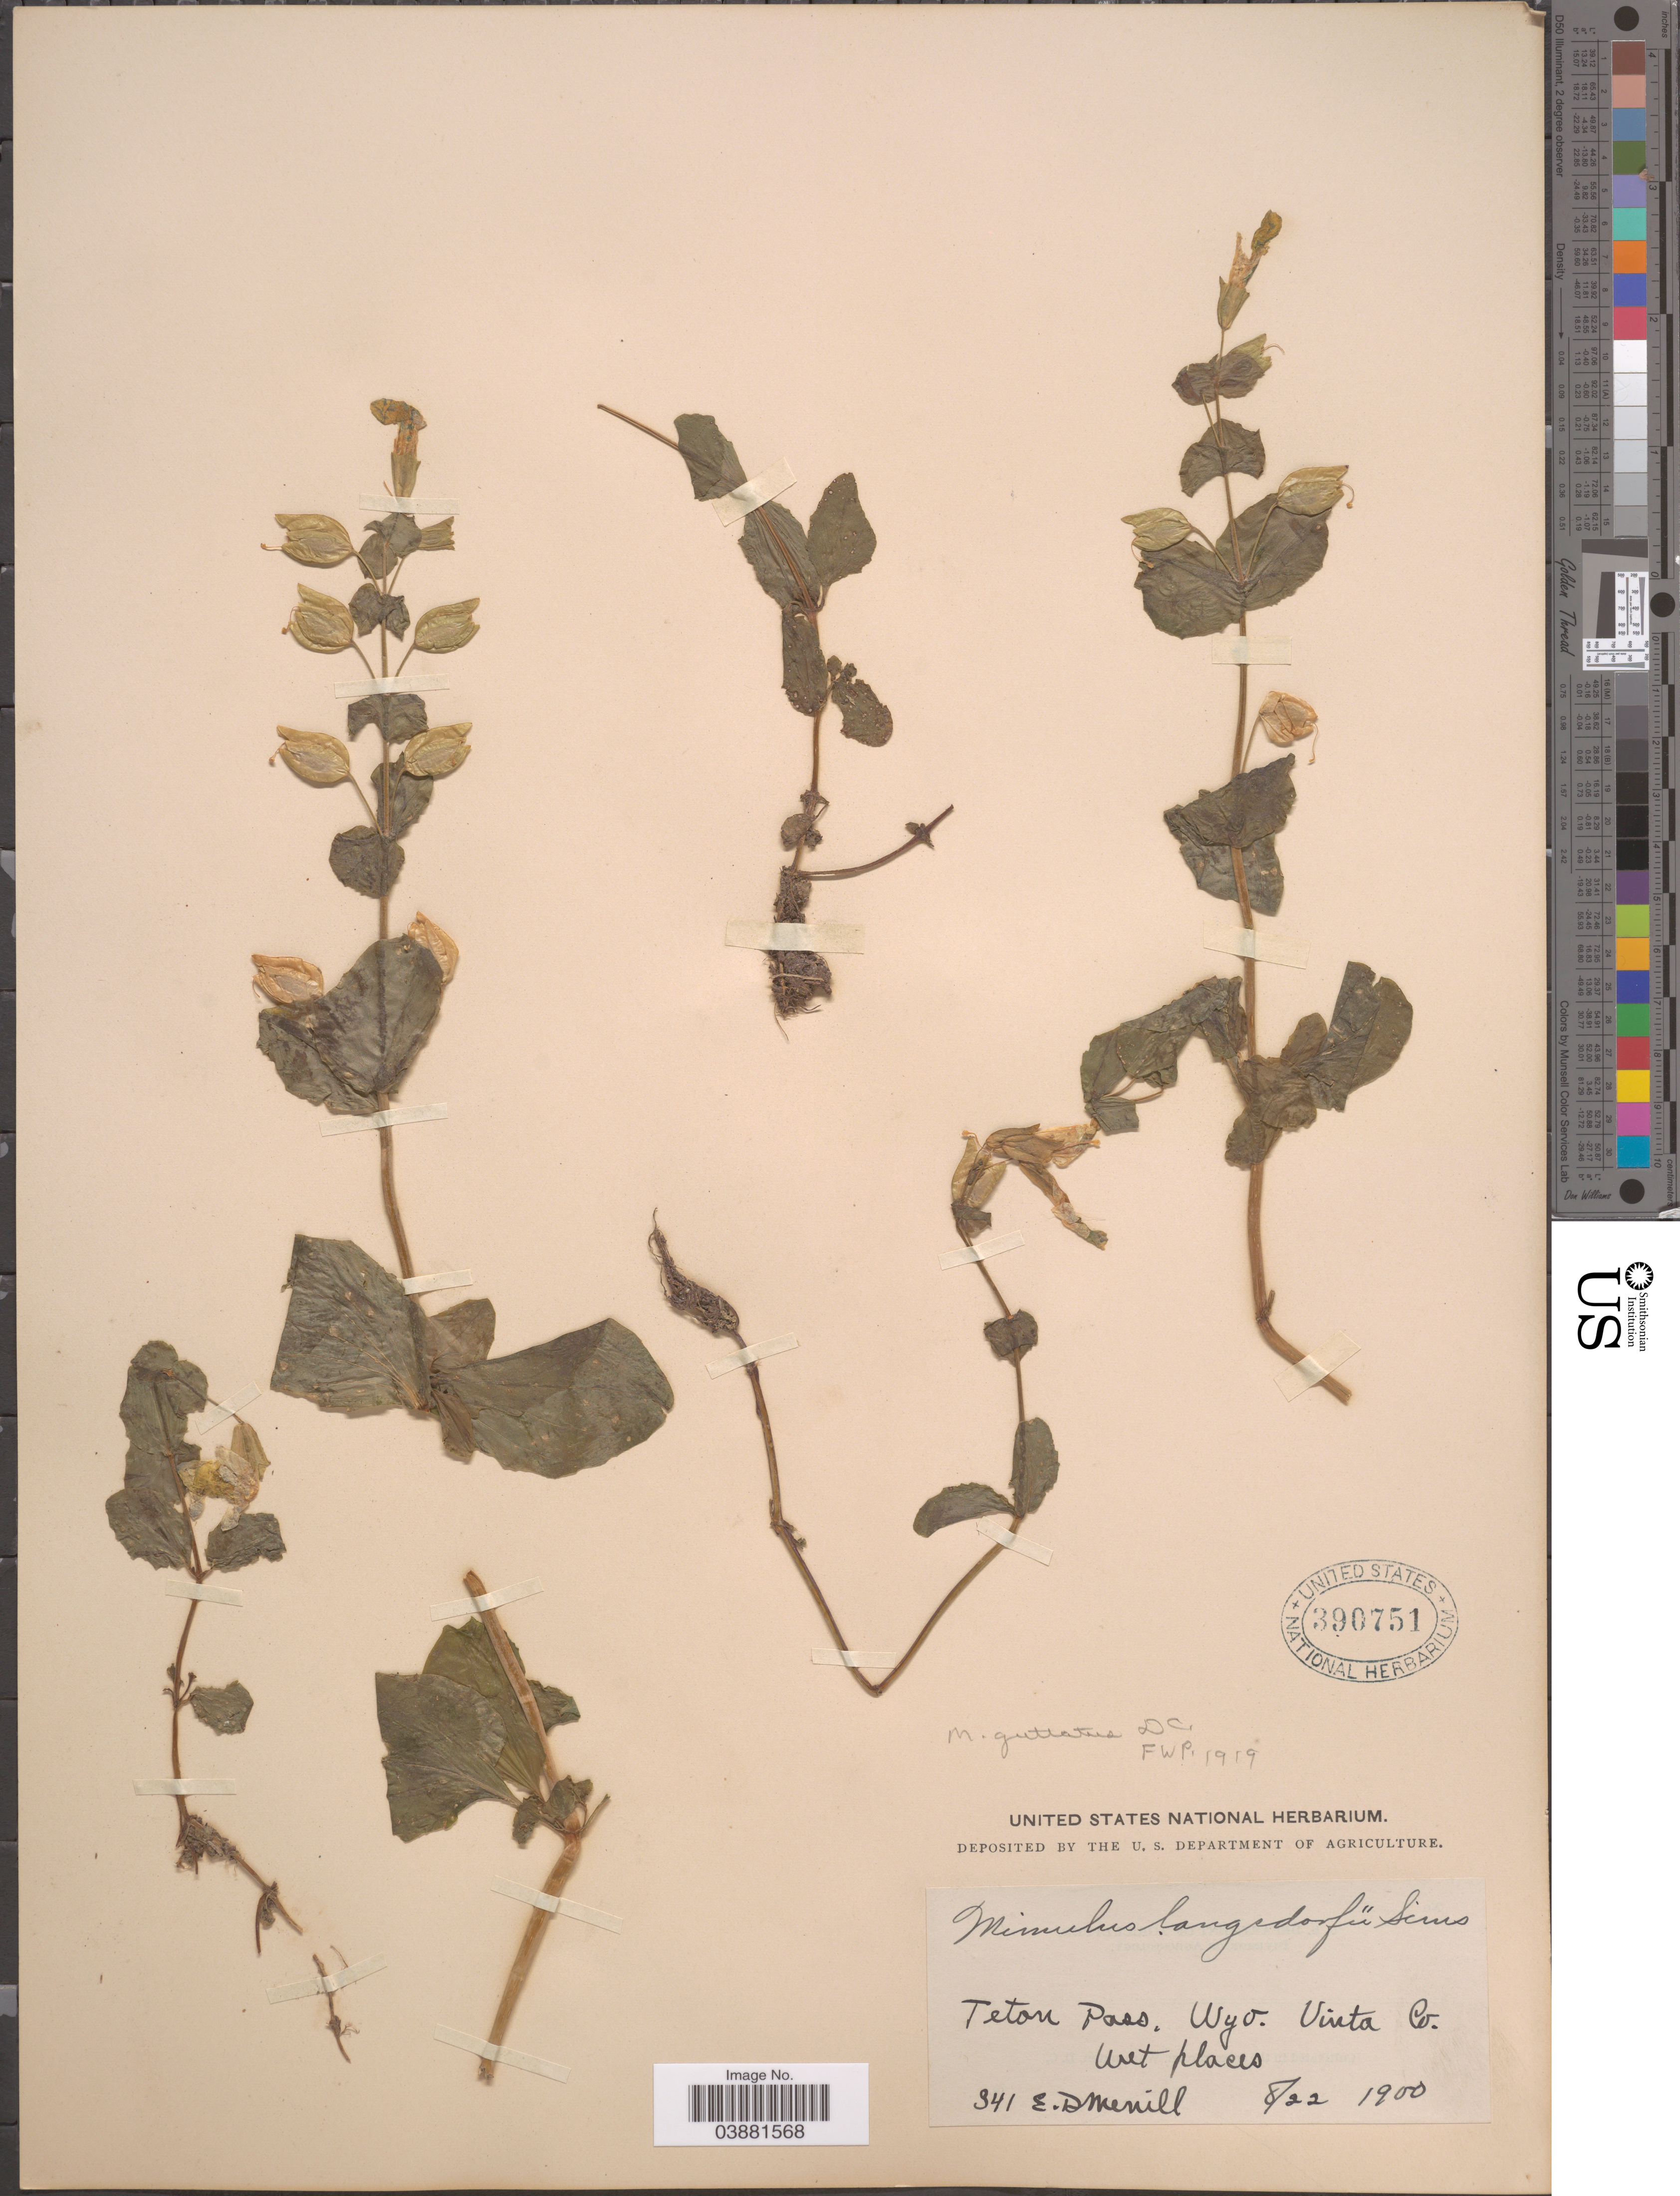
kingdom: Plantae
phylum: Tracheophyta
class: Magnoliopsida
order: Lamiales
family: Phrymaceae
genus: Mimulus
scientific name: Mimulus guttatus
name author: DC.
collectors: E. D. Merrill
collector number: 341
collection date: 1900-08-22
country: United States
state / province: Wyoming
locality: Teton Pass, Uinta Co.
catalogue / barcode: US 390751